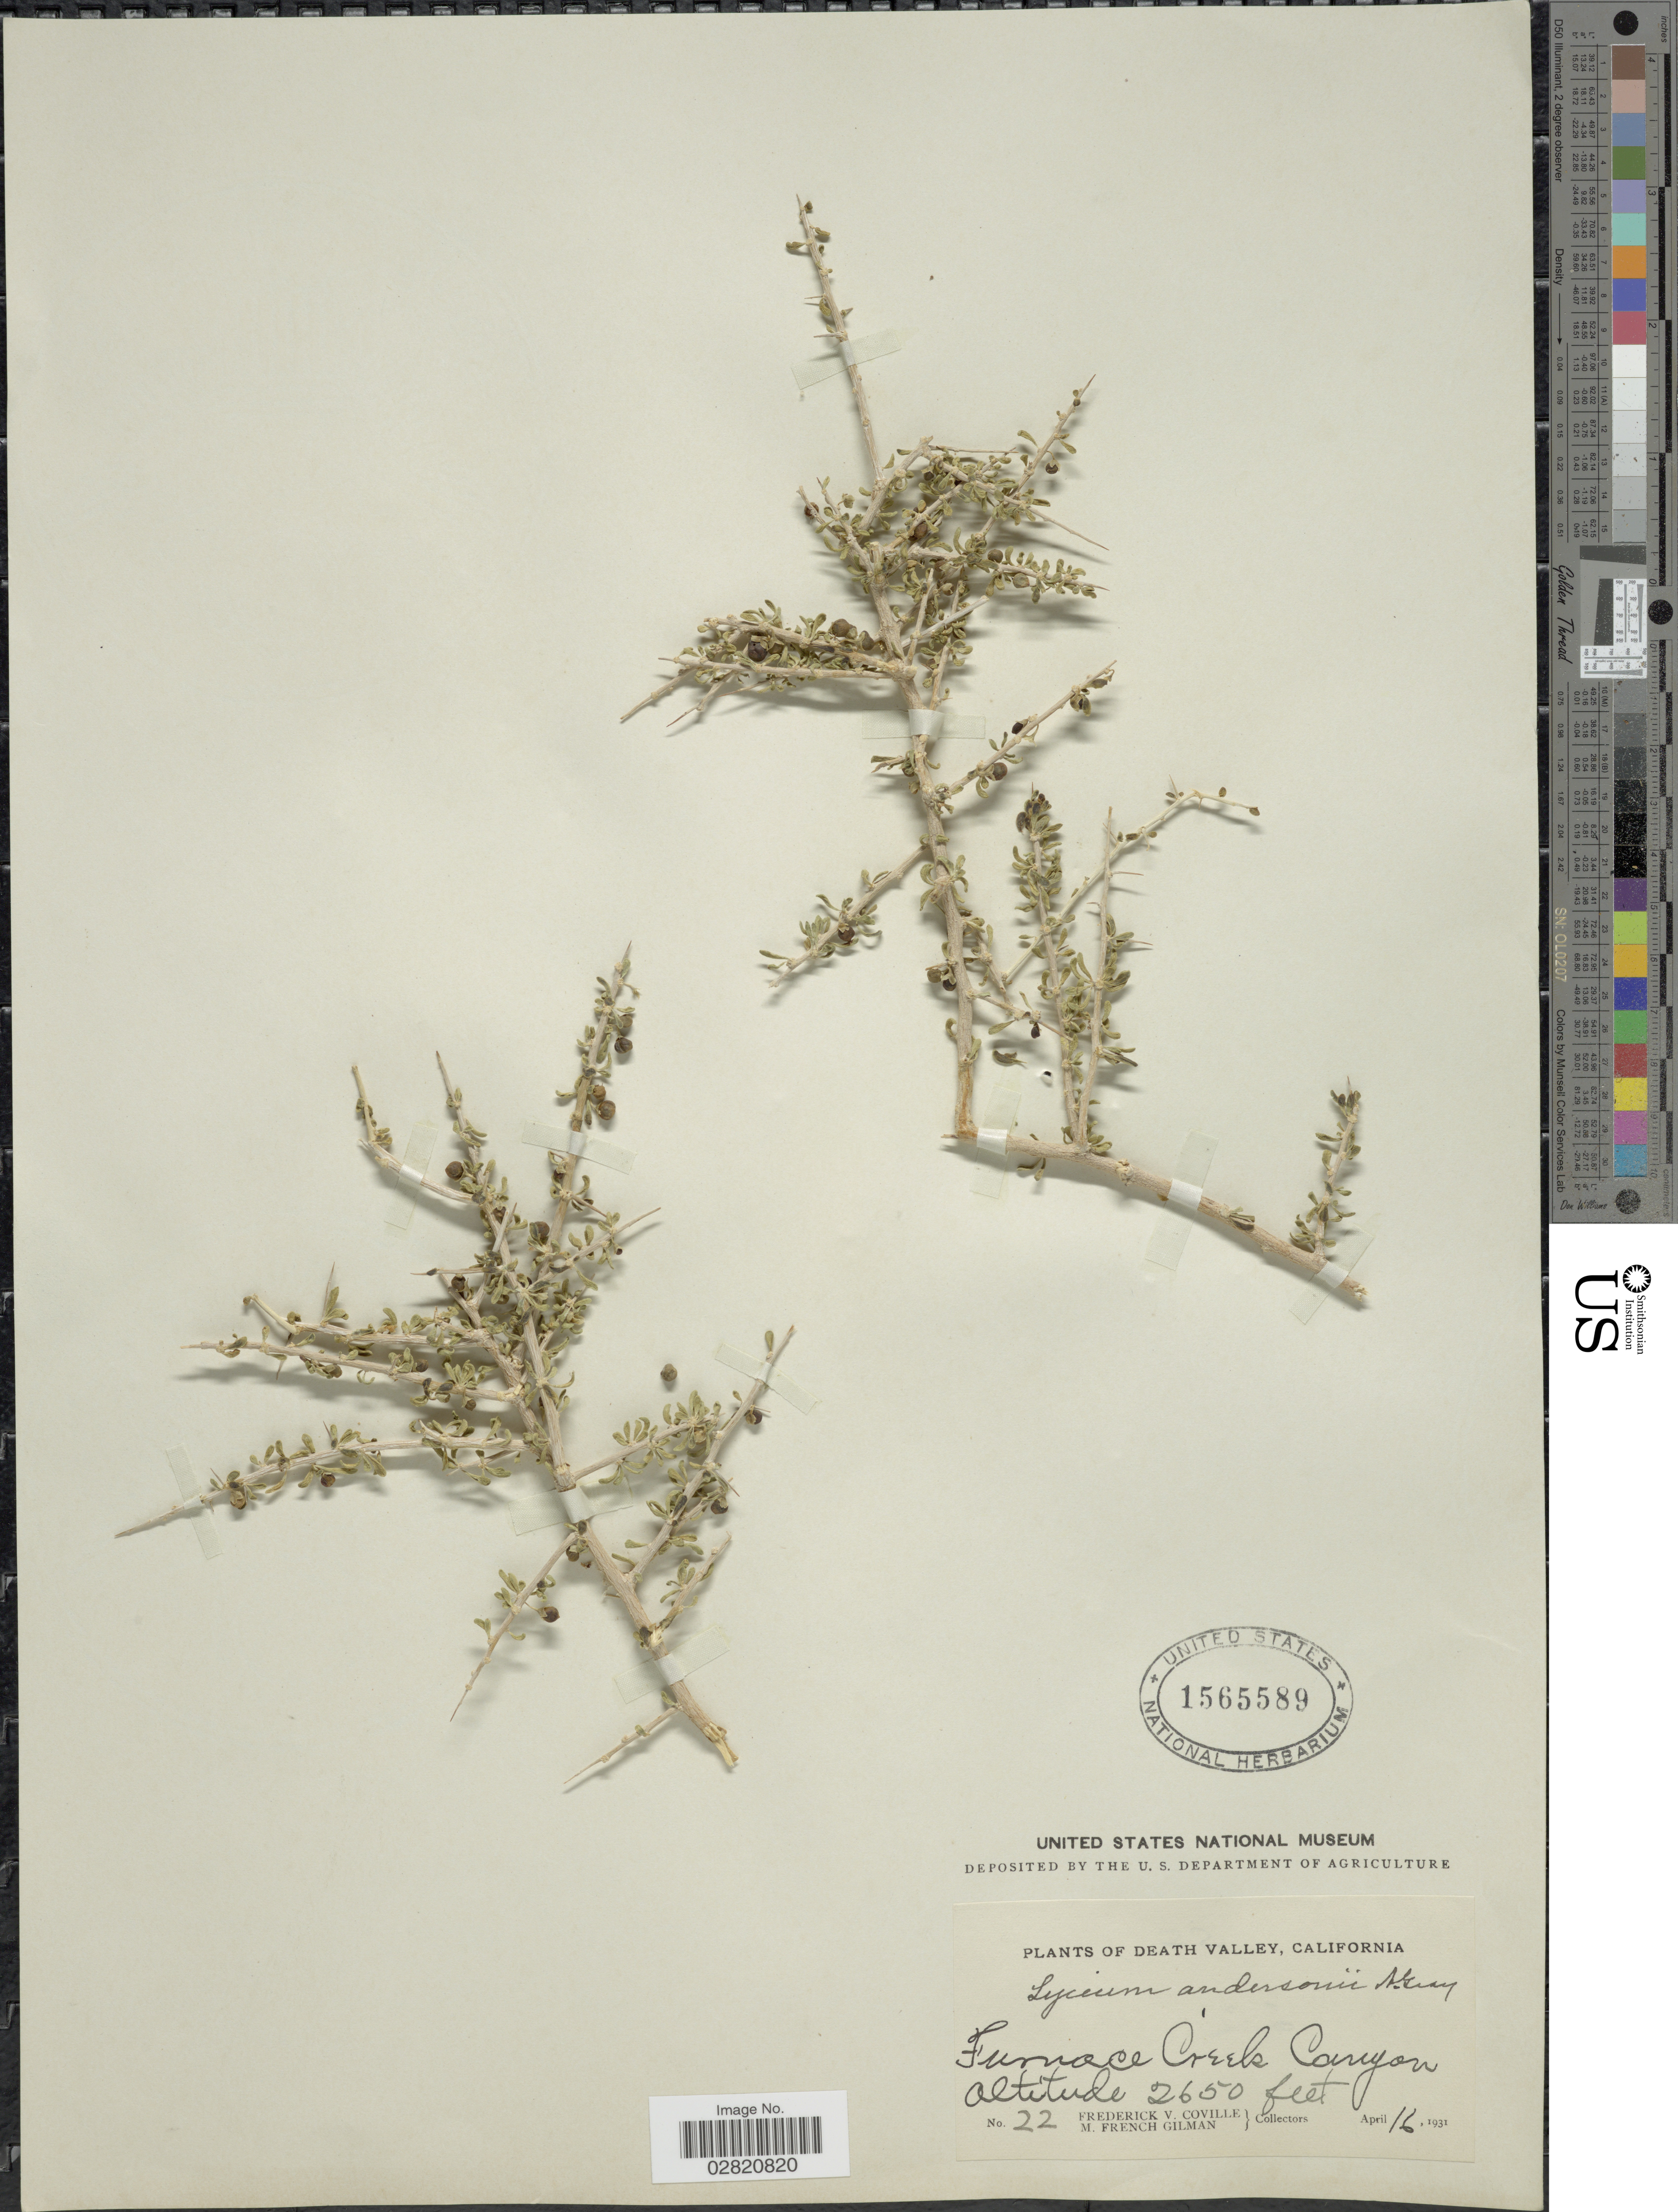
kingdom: Plantae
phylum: Tracheophyta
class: Magnoliopsida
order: Solanales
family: Solanaceae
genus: Lycium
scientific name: Lycium andersonii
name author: A. Gray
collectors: F. V. Coville & M. F. Gilman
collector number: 22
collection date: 1931-04-16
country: United States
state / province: California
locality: Death Valley. Furnace Creek Canyon.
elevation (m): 808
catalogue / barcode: US 1565589